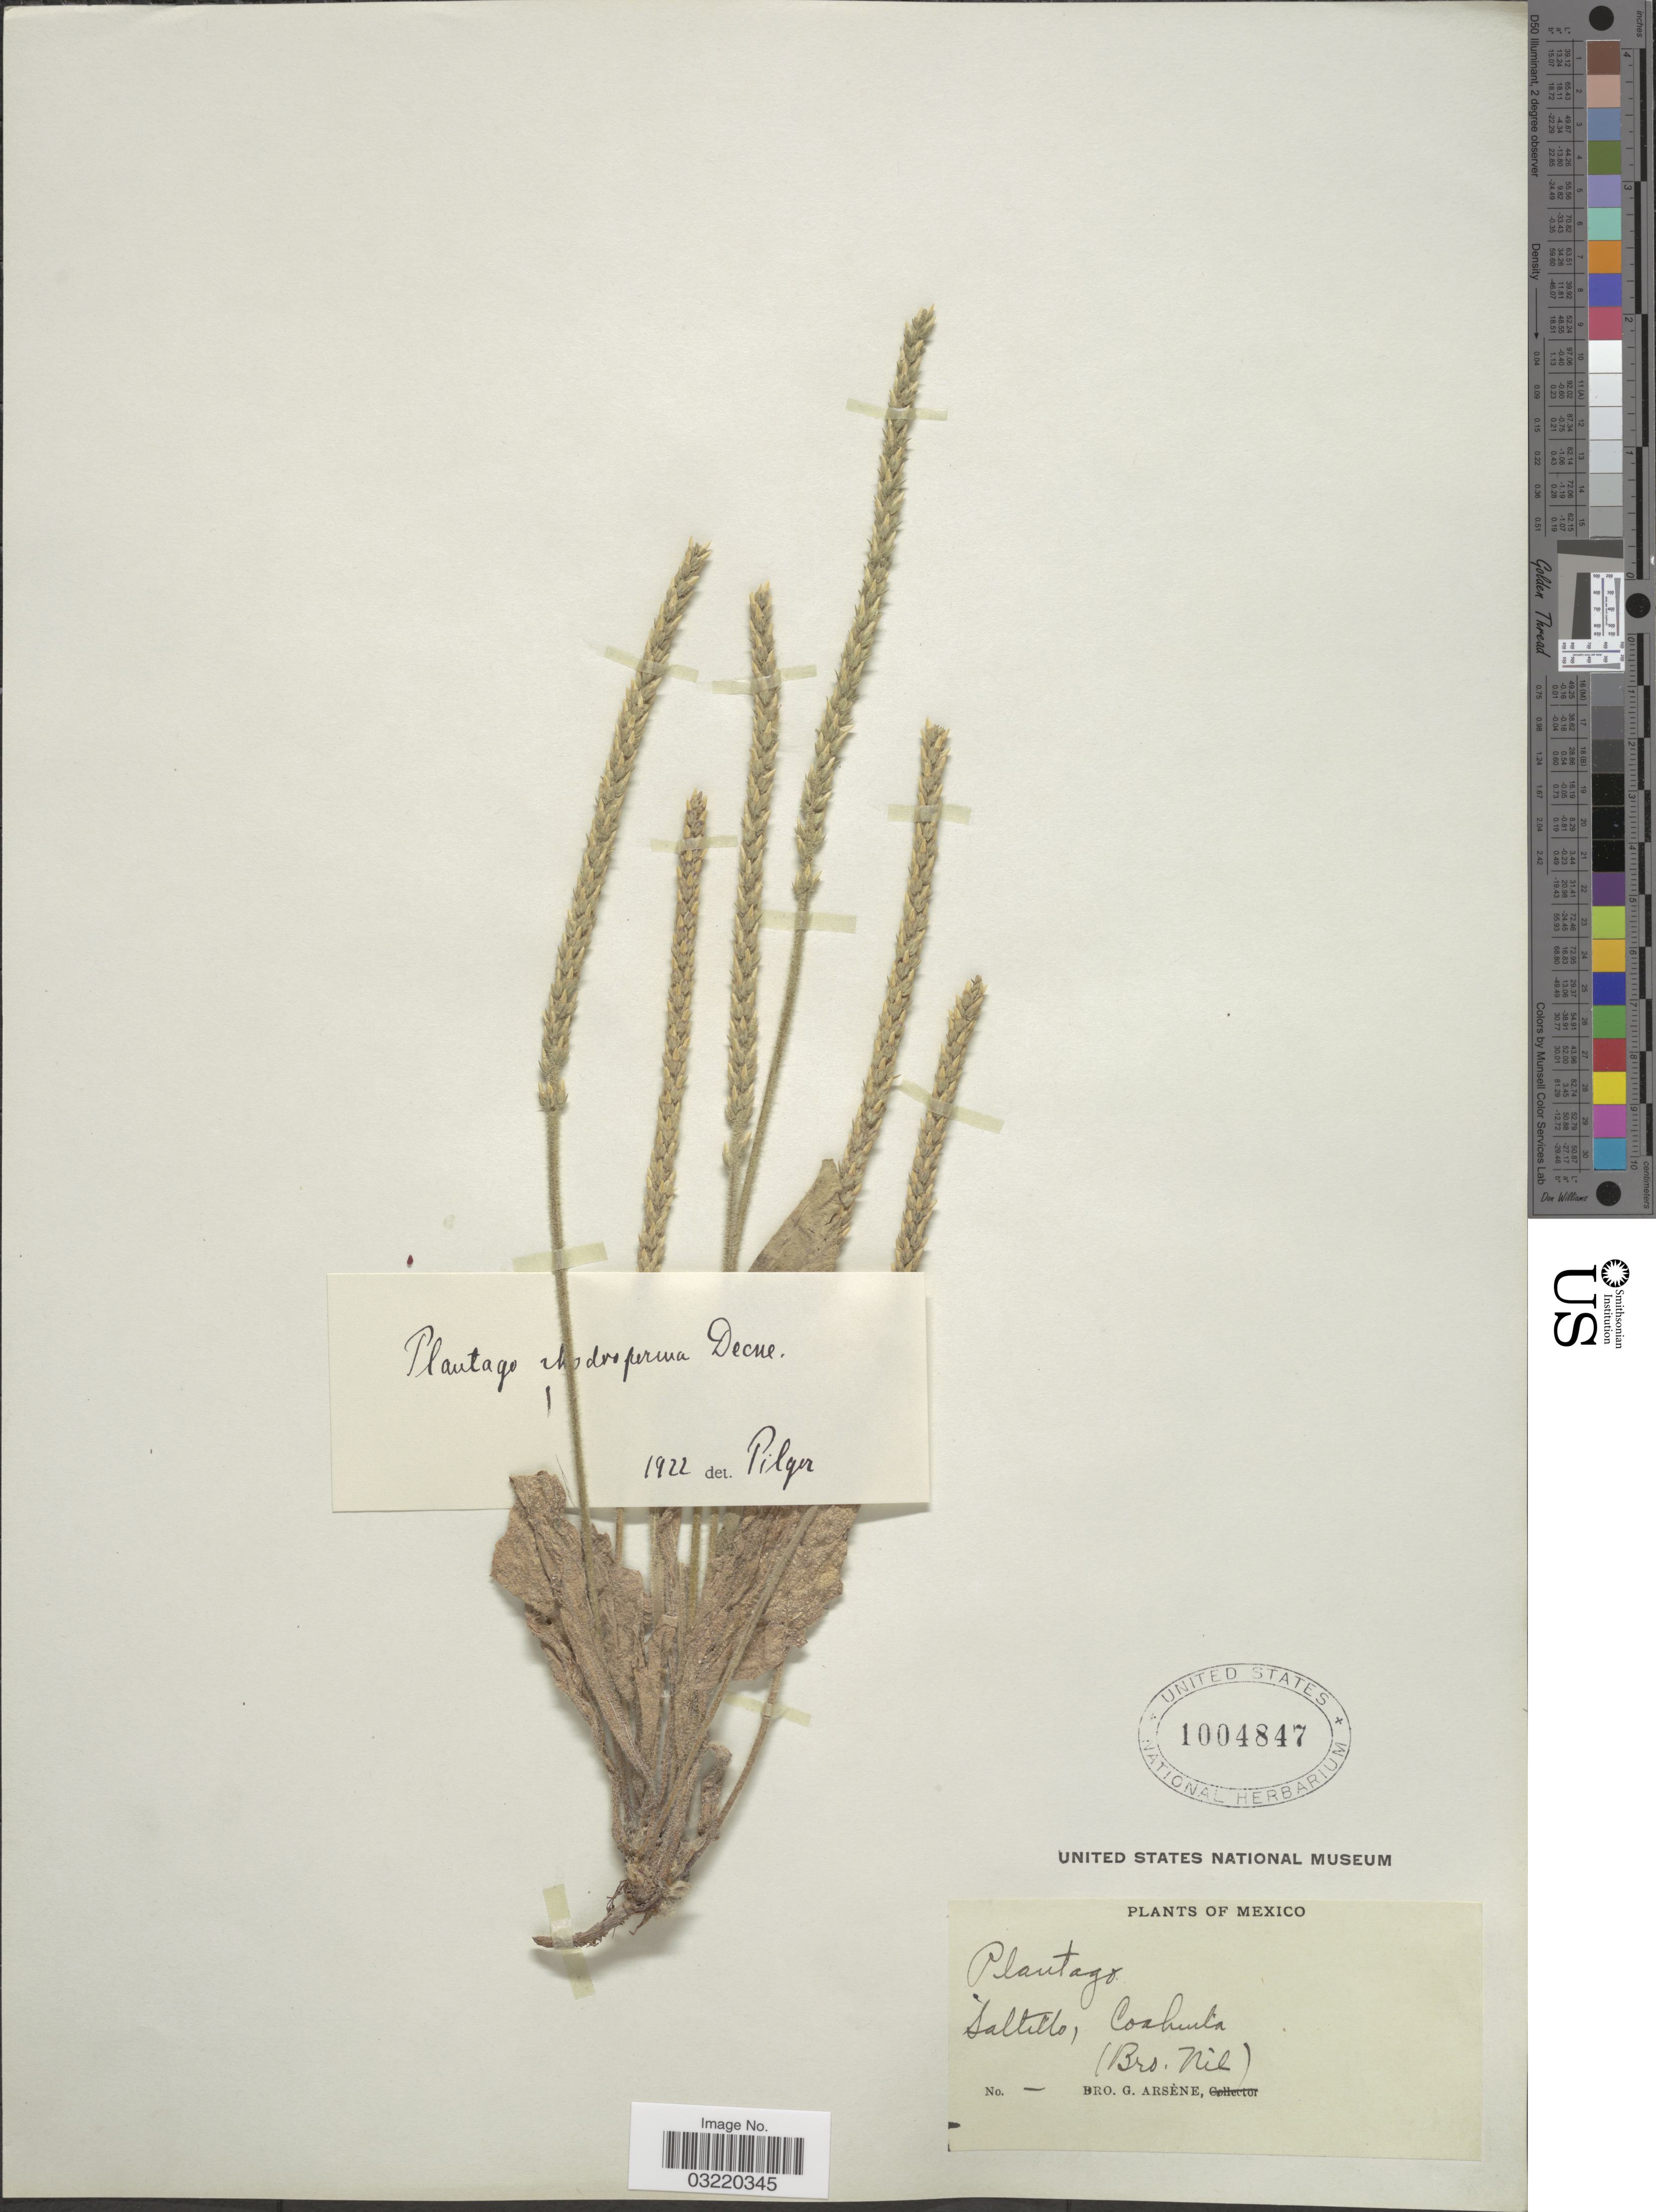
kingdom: Plantae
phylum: Tracheophyta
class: Magnoliopsida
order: Lamiales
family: Plantaginaceae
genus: Plantago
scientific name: Plantago rhodosperma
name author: Decne.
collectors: Bro. G. Arsène & Bro. Nil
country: Mexico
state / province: Coahuila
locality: Saltillo.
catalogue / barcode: US 1004847